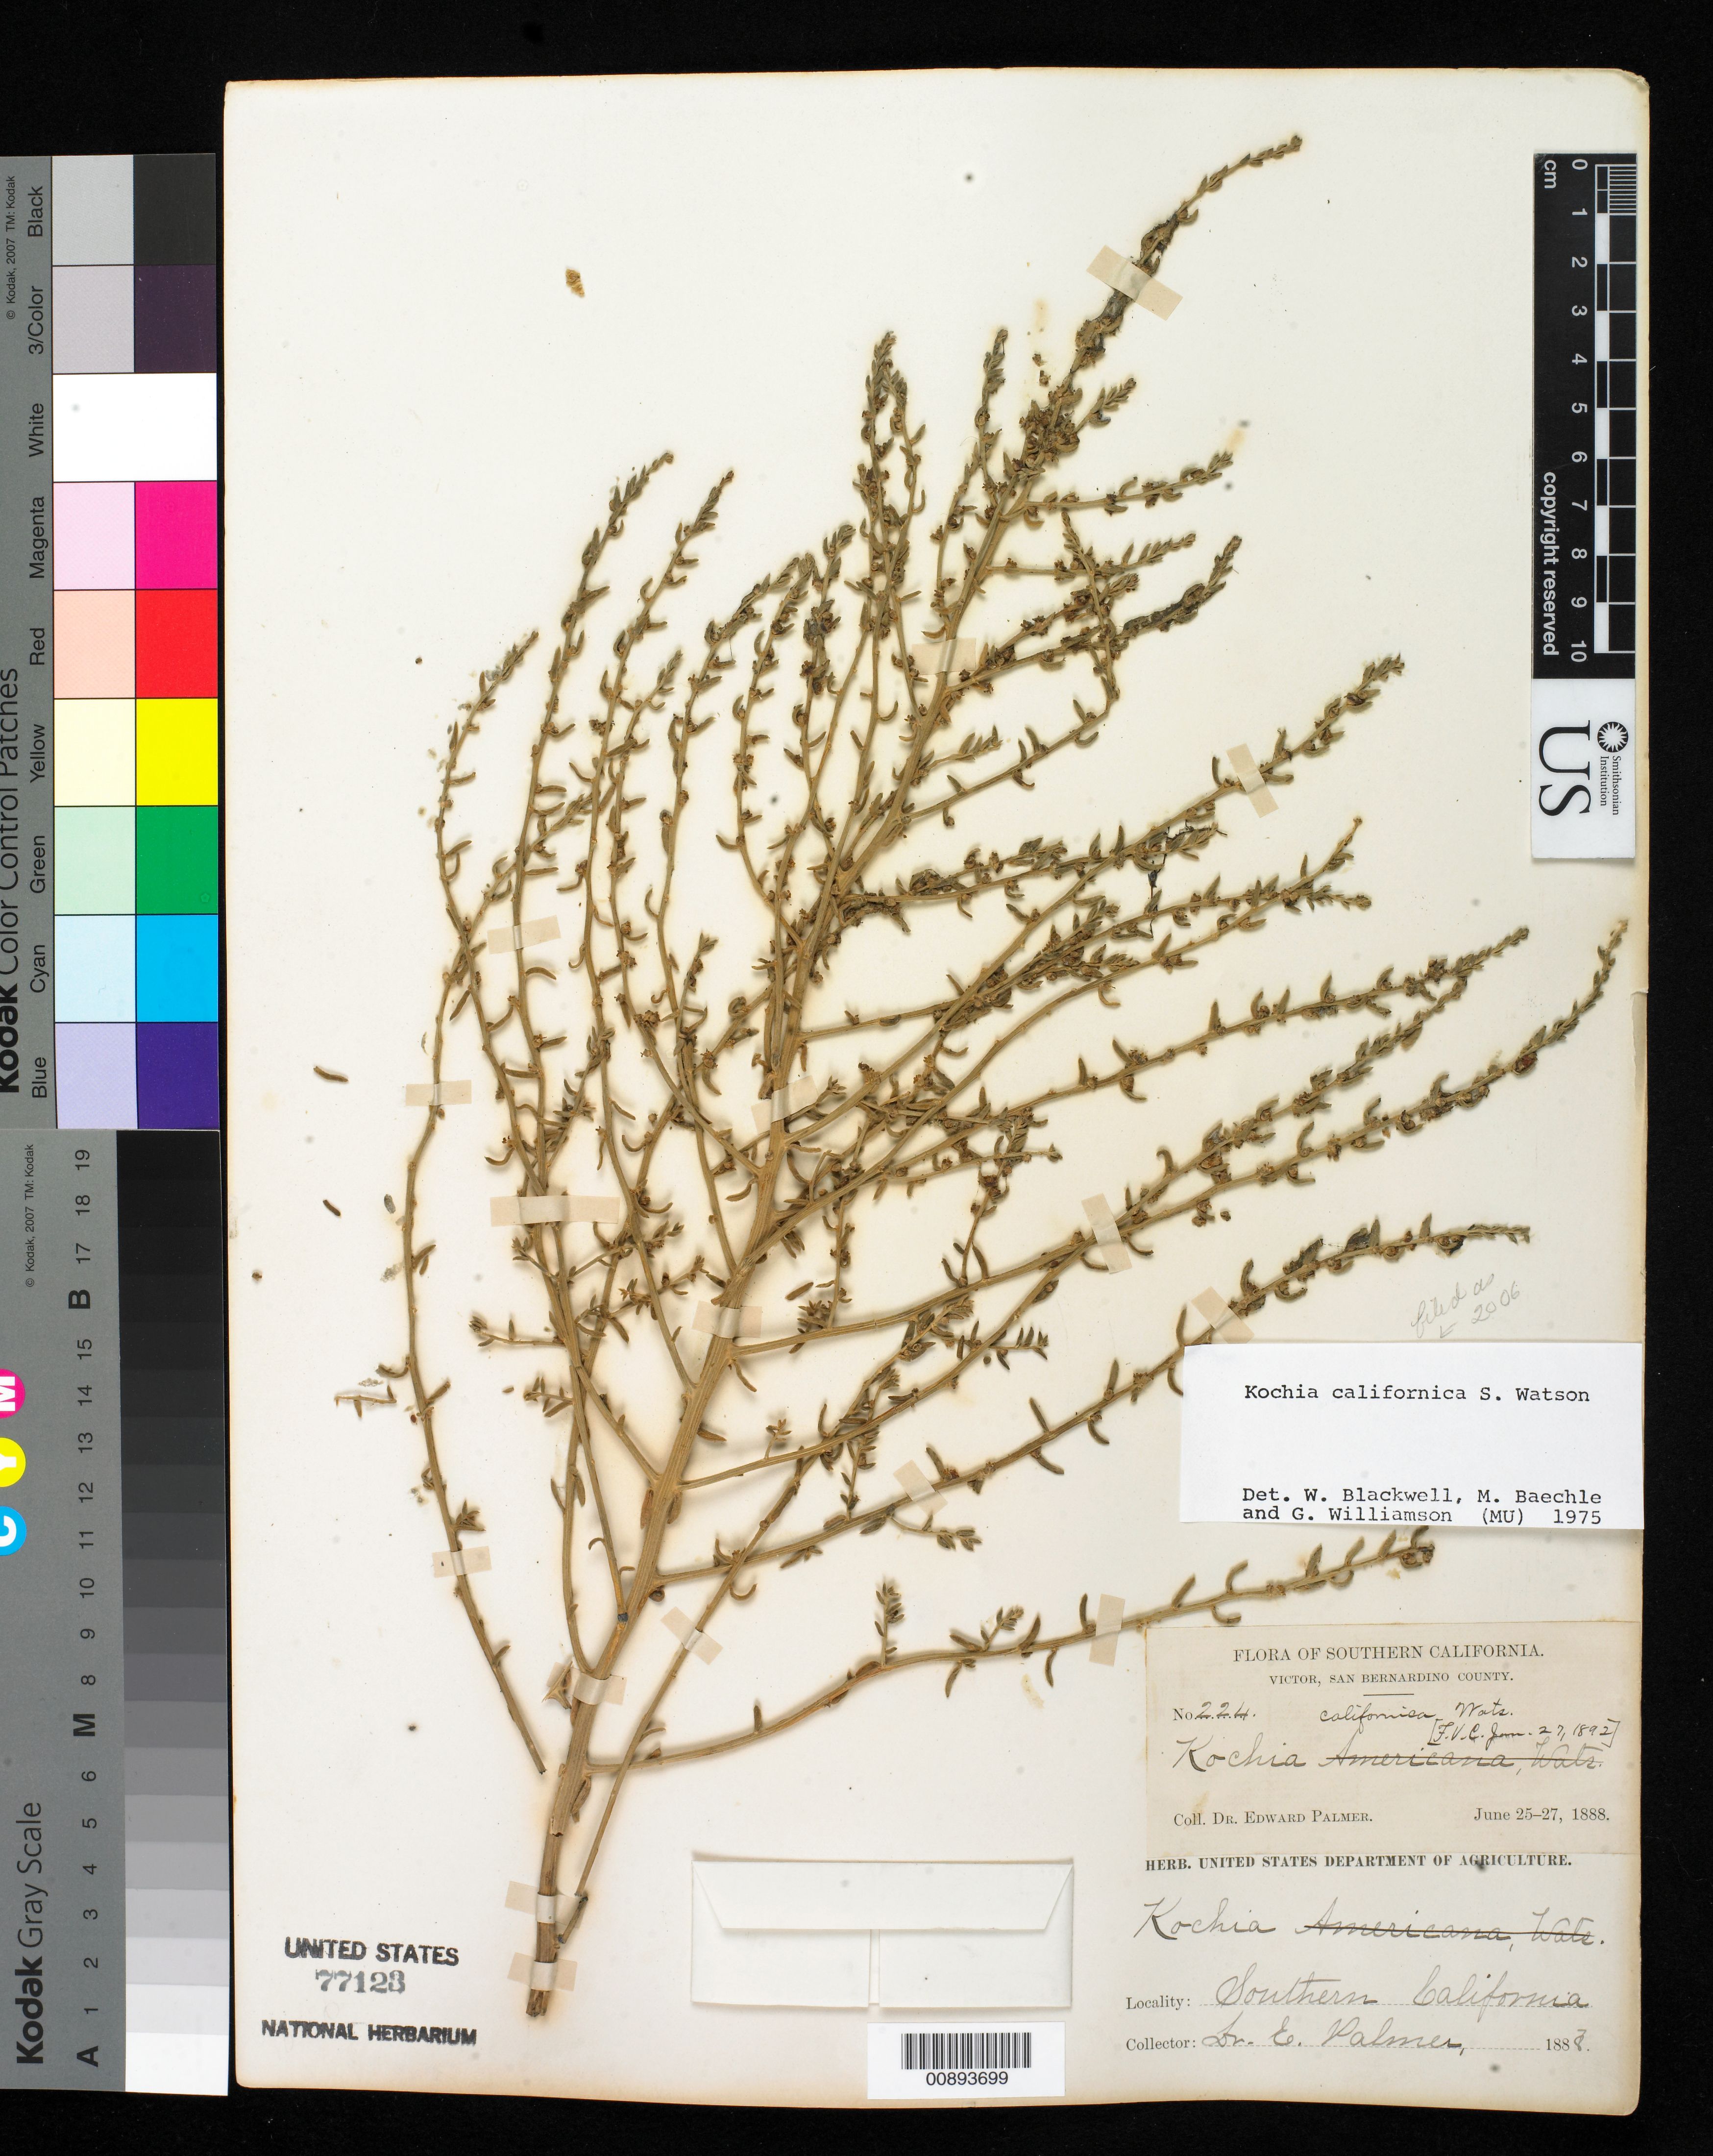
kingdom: Plantae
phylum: Tracheophyta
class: Magnoliopsida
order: Caryophyllales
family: Amaranthaceae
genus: Neokochia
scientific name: Neokochia californica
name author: (S. Watson) G.L. Chu & S.C. Sand.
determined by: U.S. National Herbarium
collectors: E. Palmer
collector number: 224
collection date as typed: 25 Jun 1888 to 27 Jun 1888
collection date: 1888-06-25/1888-06-27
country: United States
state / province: California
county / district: San Bernardino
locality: Victor, San Bernardino County, California.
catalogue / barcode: US 77123